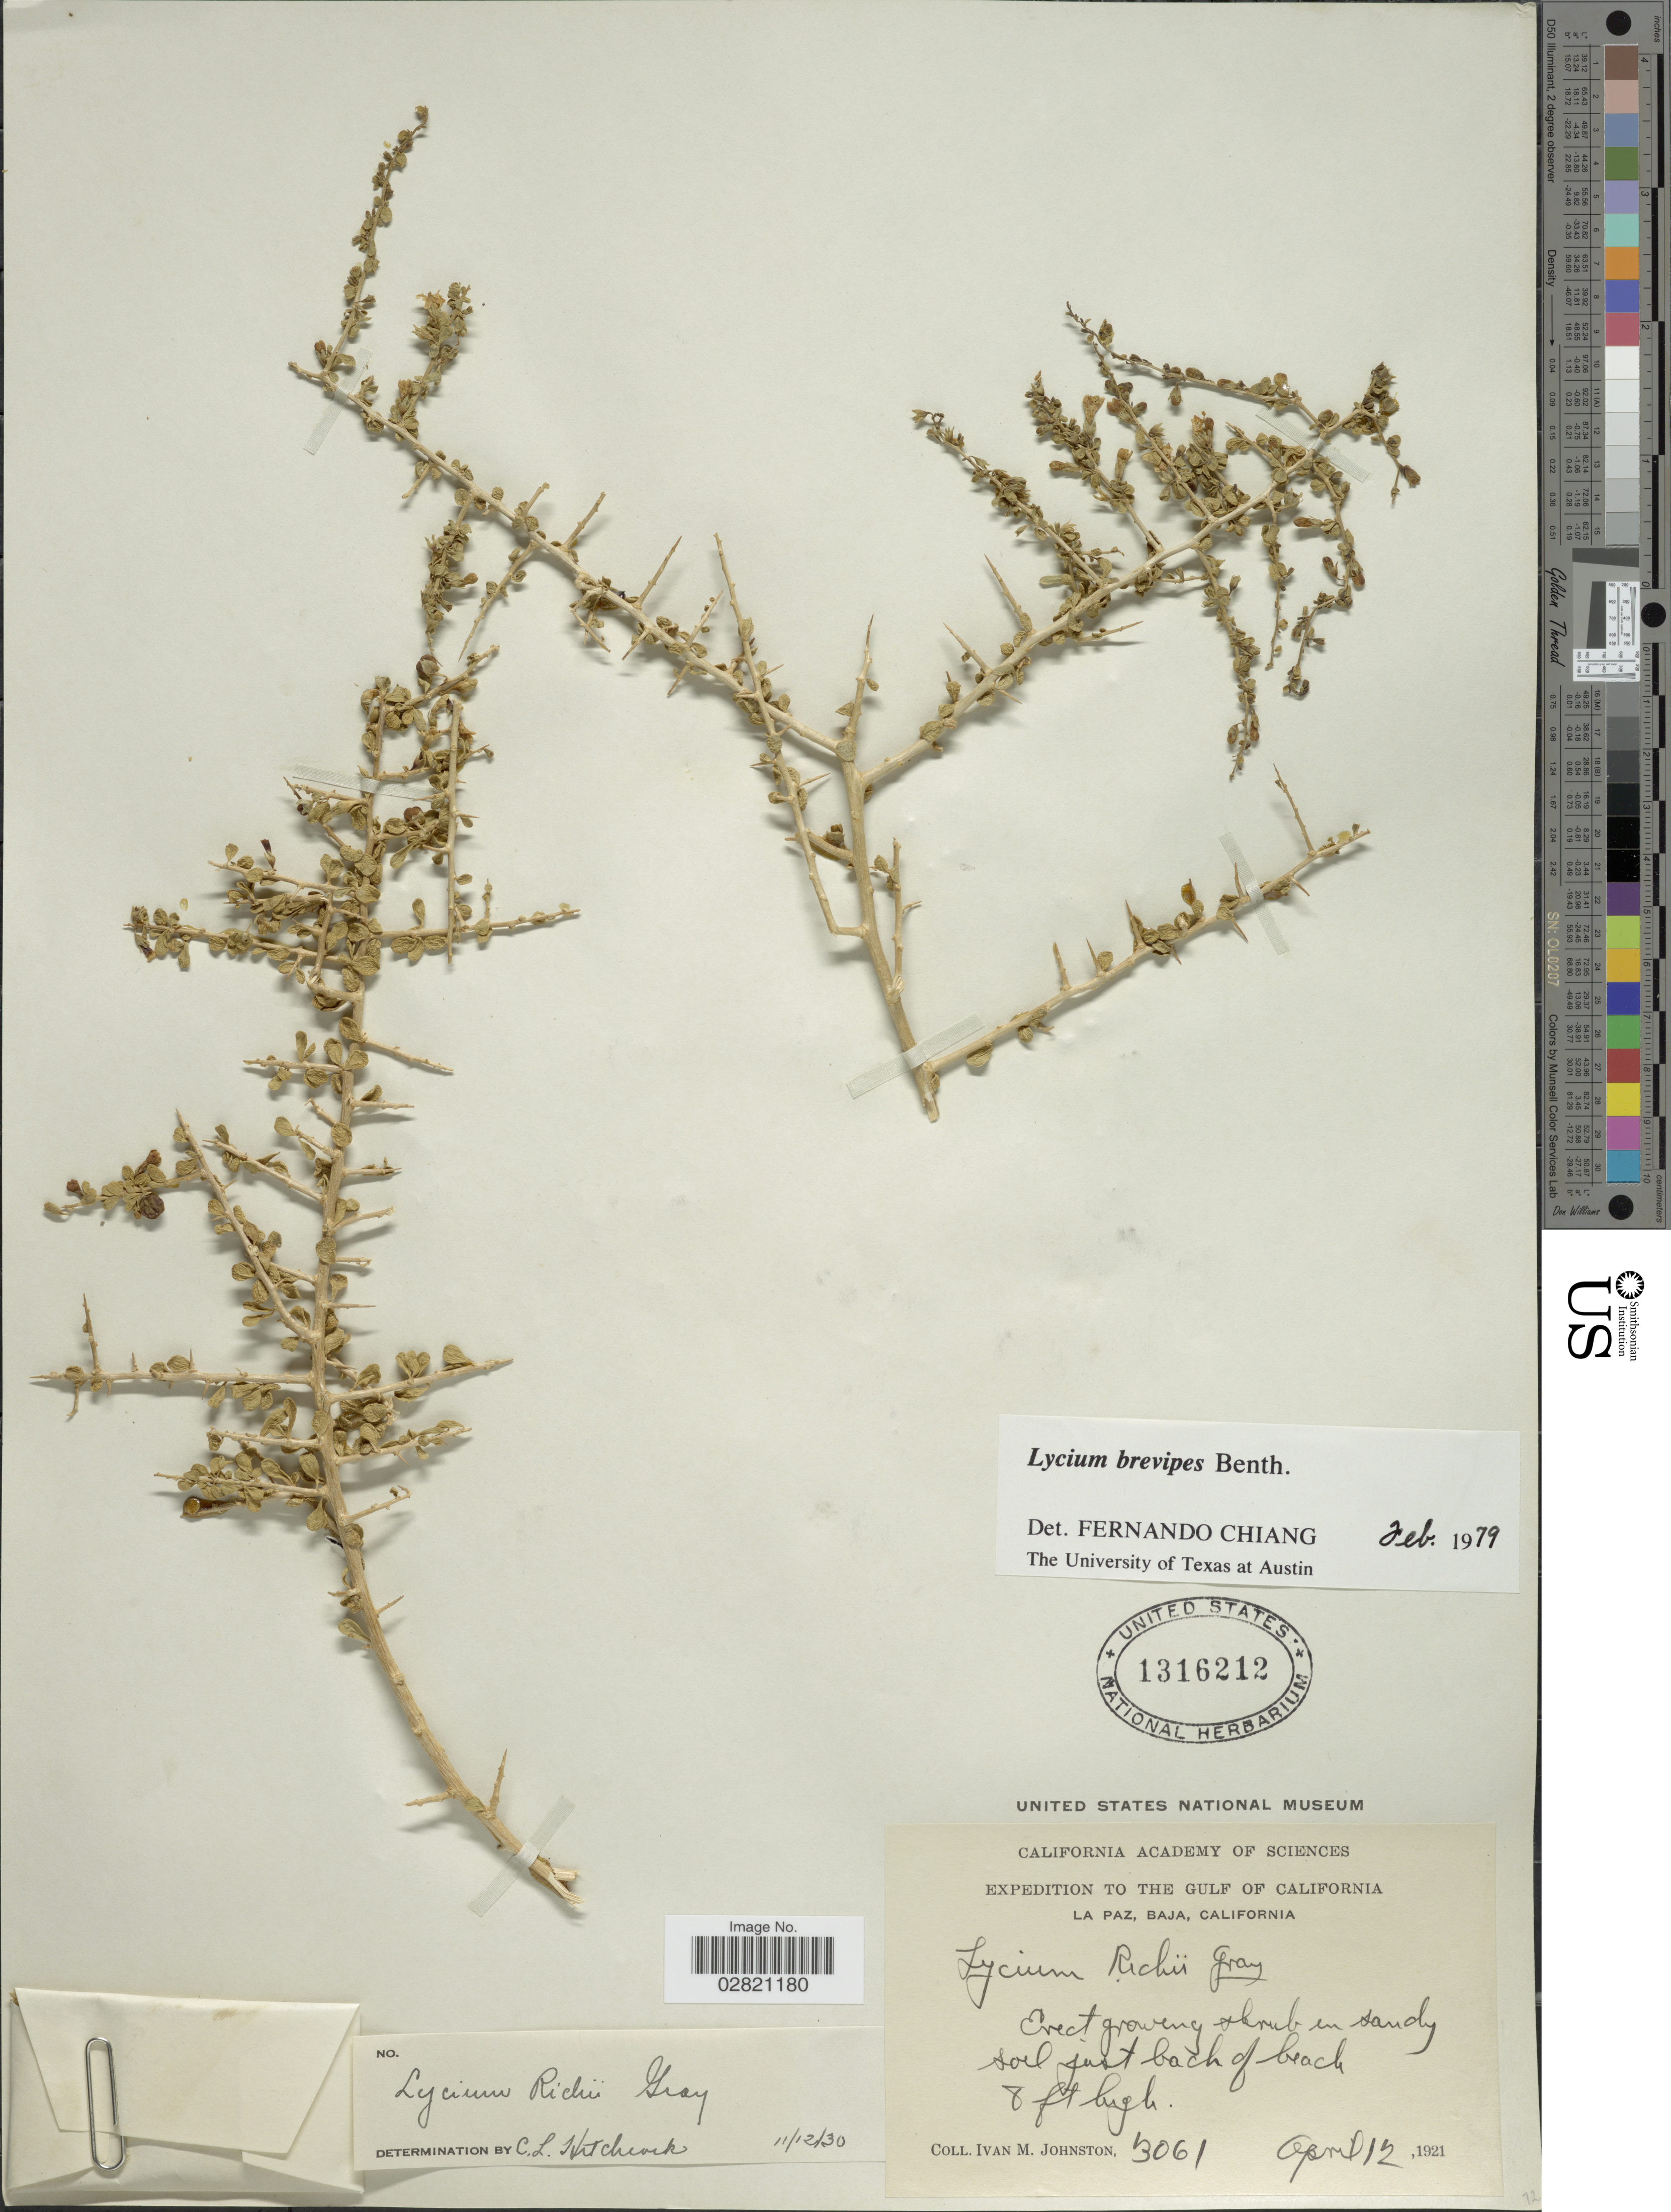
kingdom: Plantae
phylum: Tracheophyta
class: Magnoliopsida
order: Solanales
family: Solanaceae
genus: Lycium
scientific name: Lycium brevipes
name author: Benth.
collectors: I.M. Johnston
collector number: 3061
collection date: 1921-04-12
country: Mexico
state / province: Baja California Sur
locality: The Gulf of California, La Paz, Baja, California.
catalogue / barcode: US 1316212